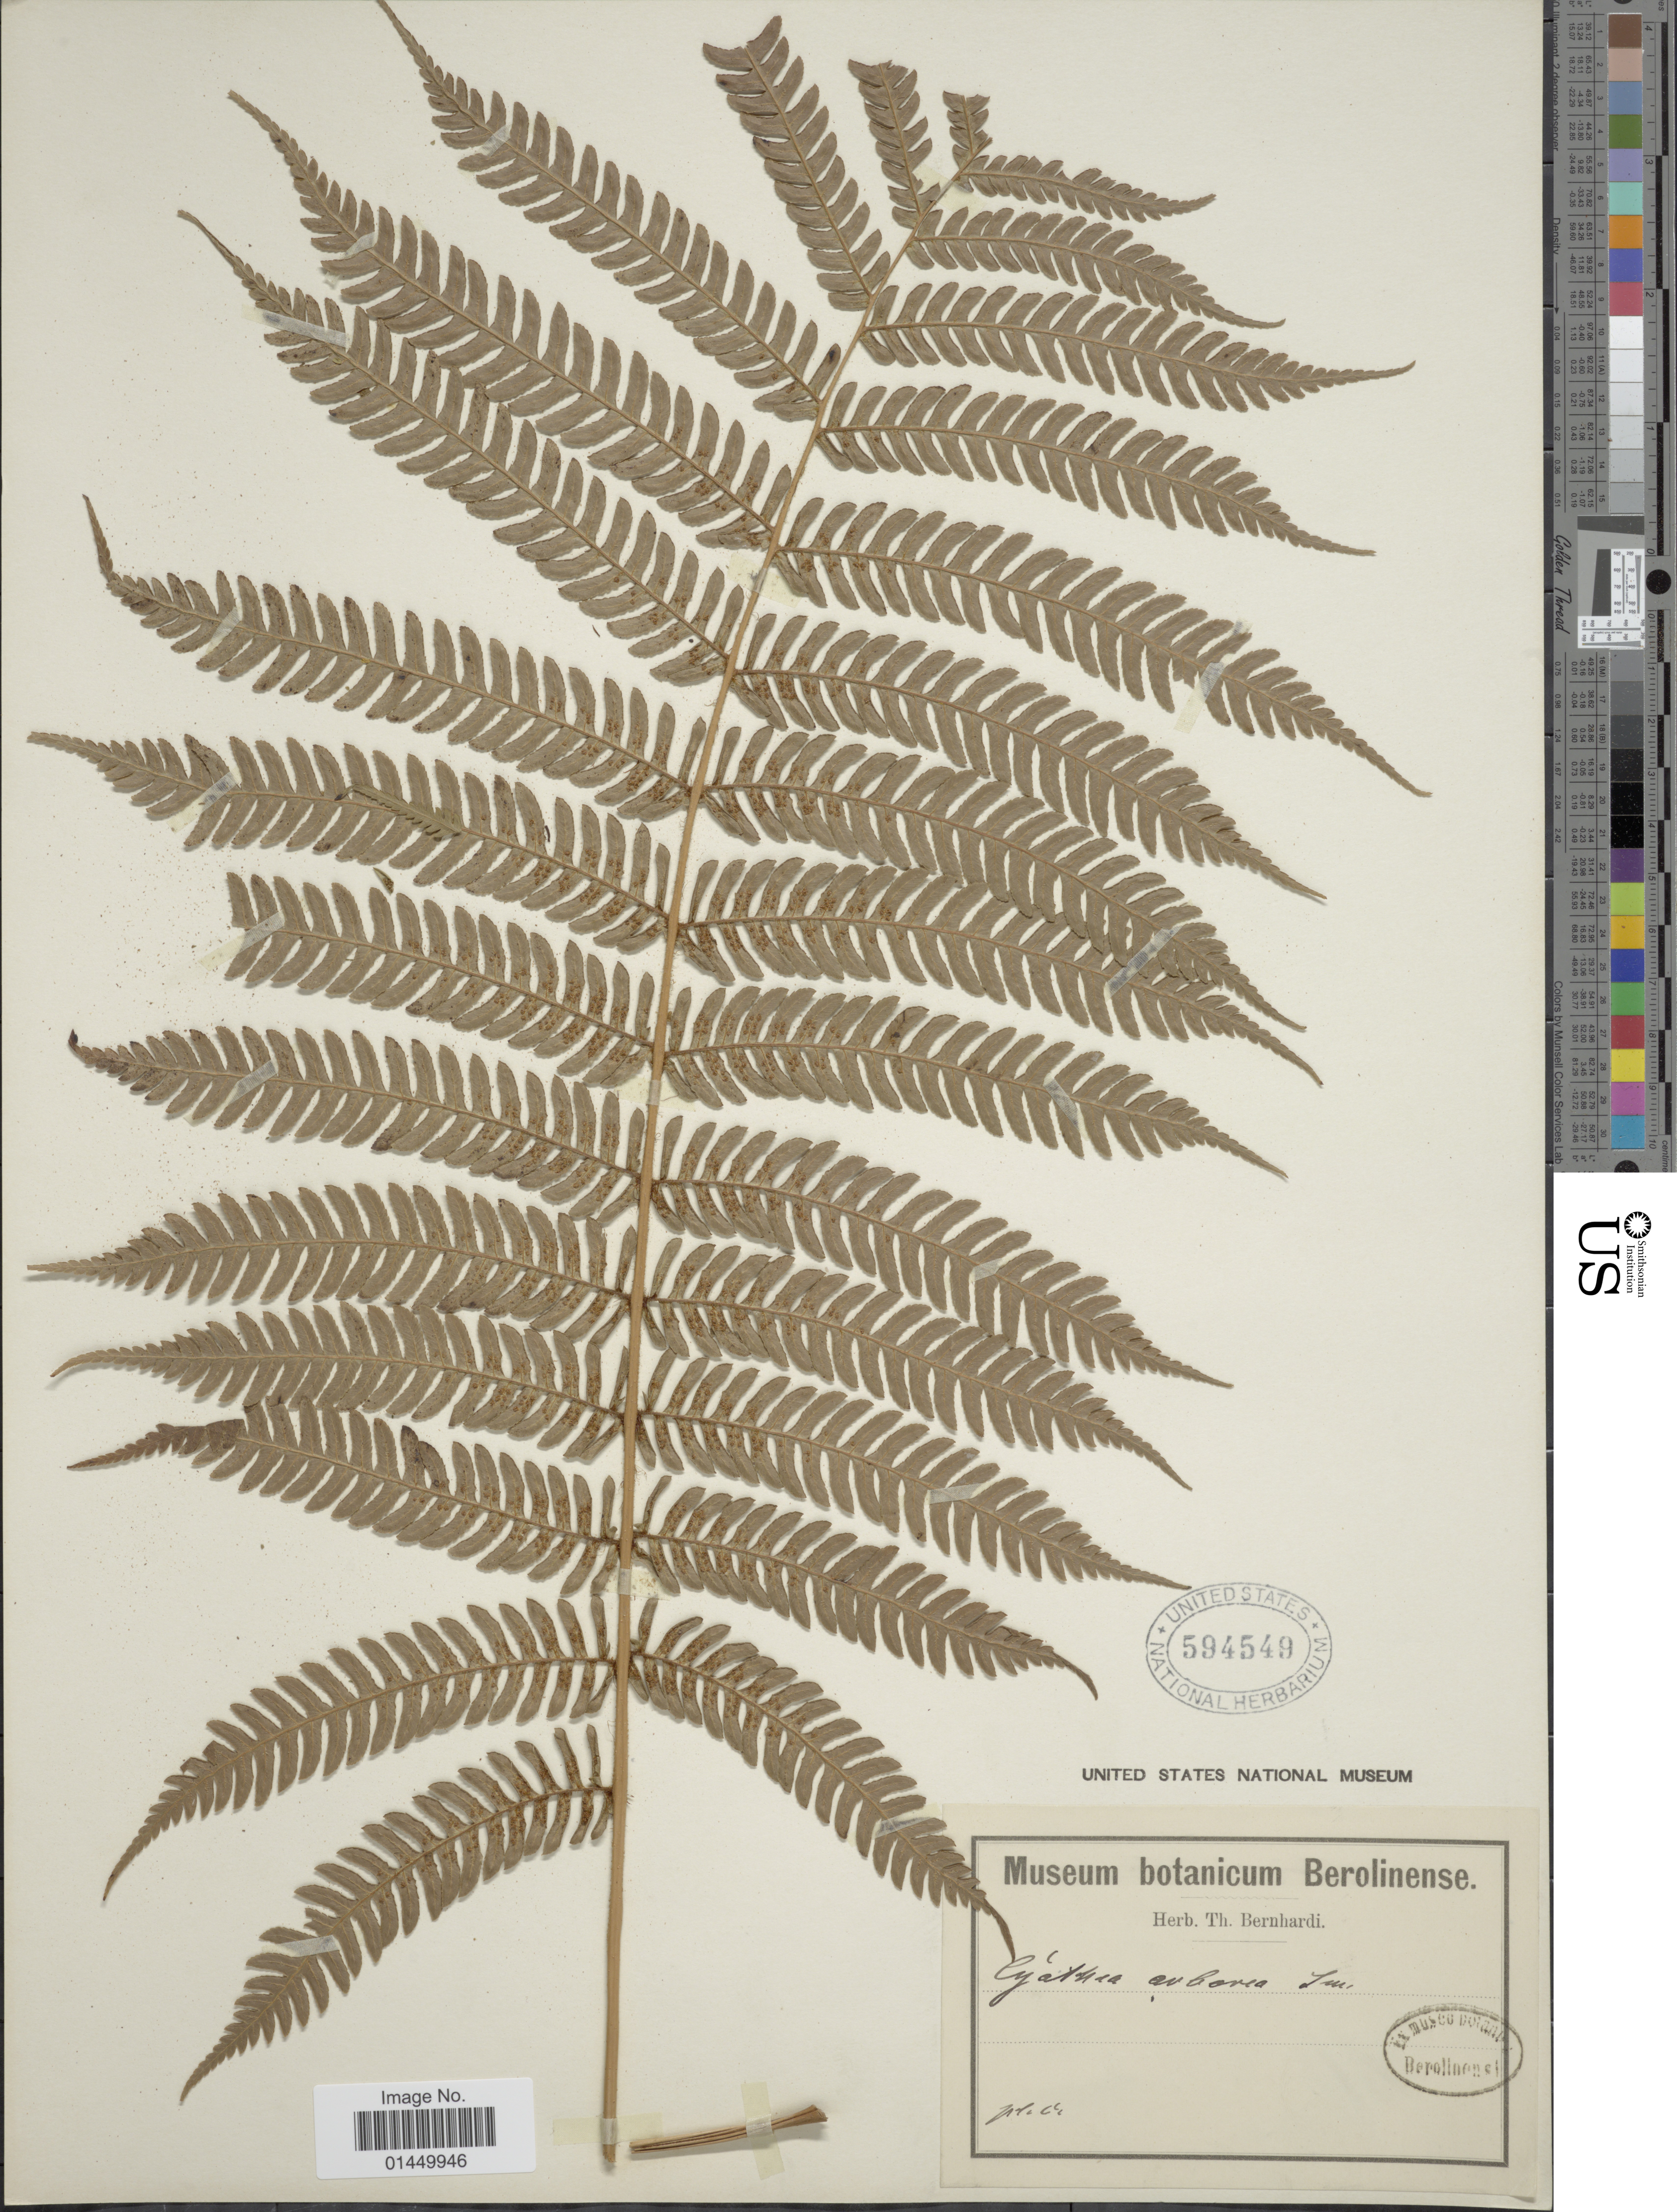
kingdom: Plantae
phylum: Tracheophyta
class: Polypodiopsida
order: Cyatheales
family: Cyatheaceae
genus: Cyathea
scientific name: Cyathea arborea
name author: (L.) Sm.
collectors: ex herb. Bernhardi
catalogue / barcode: US 594549